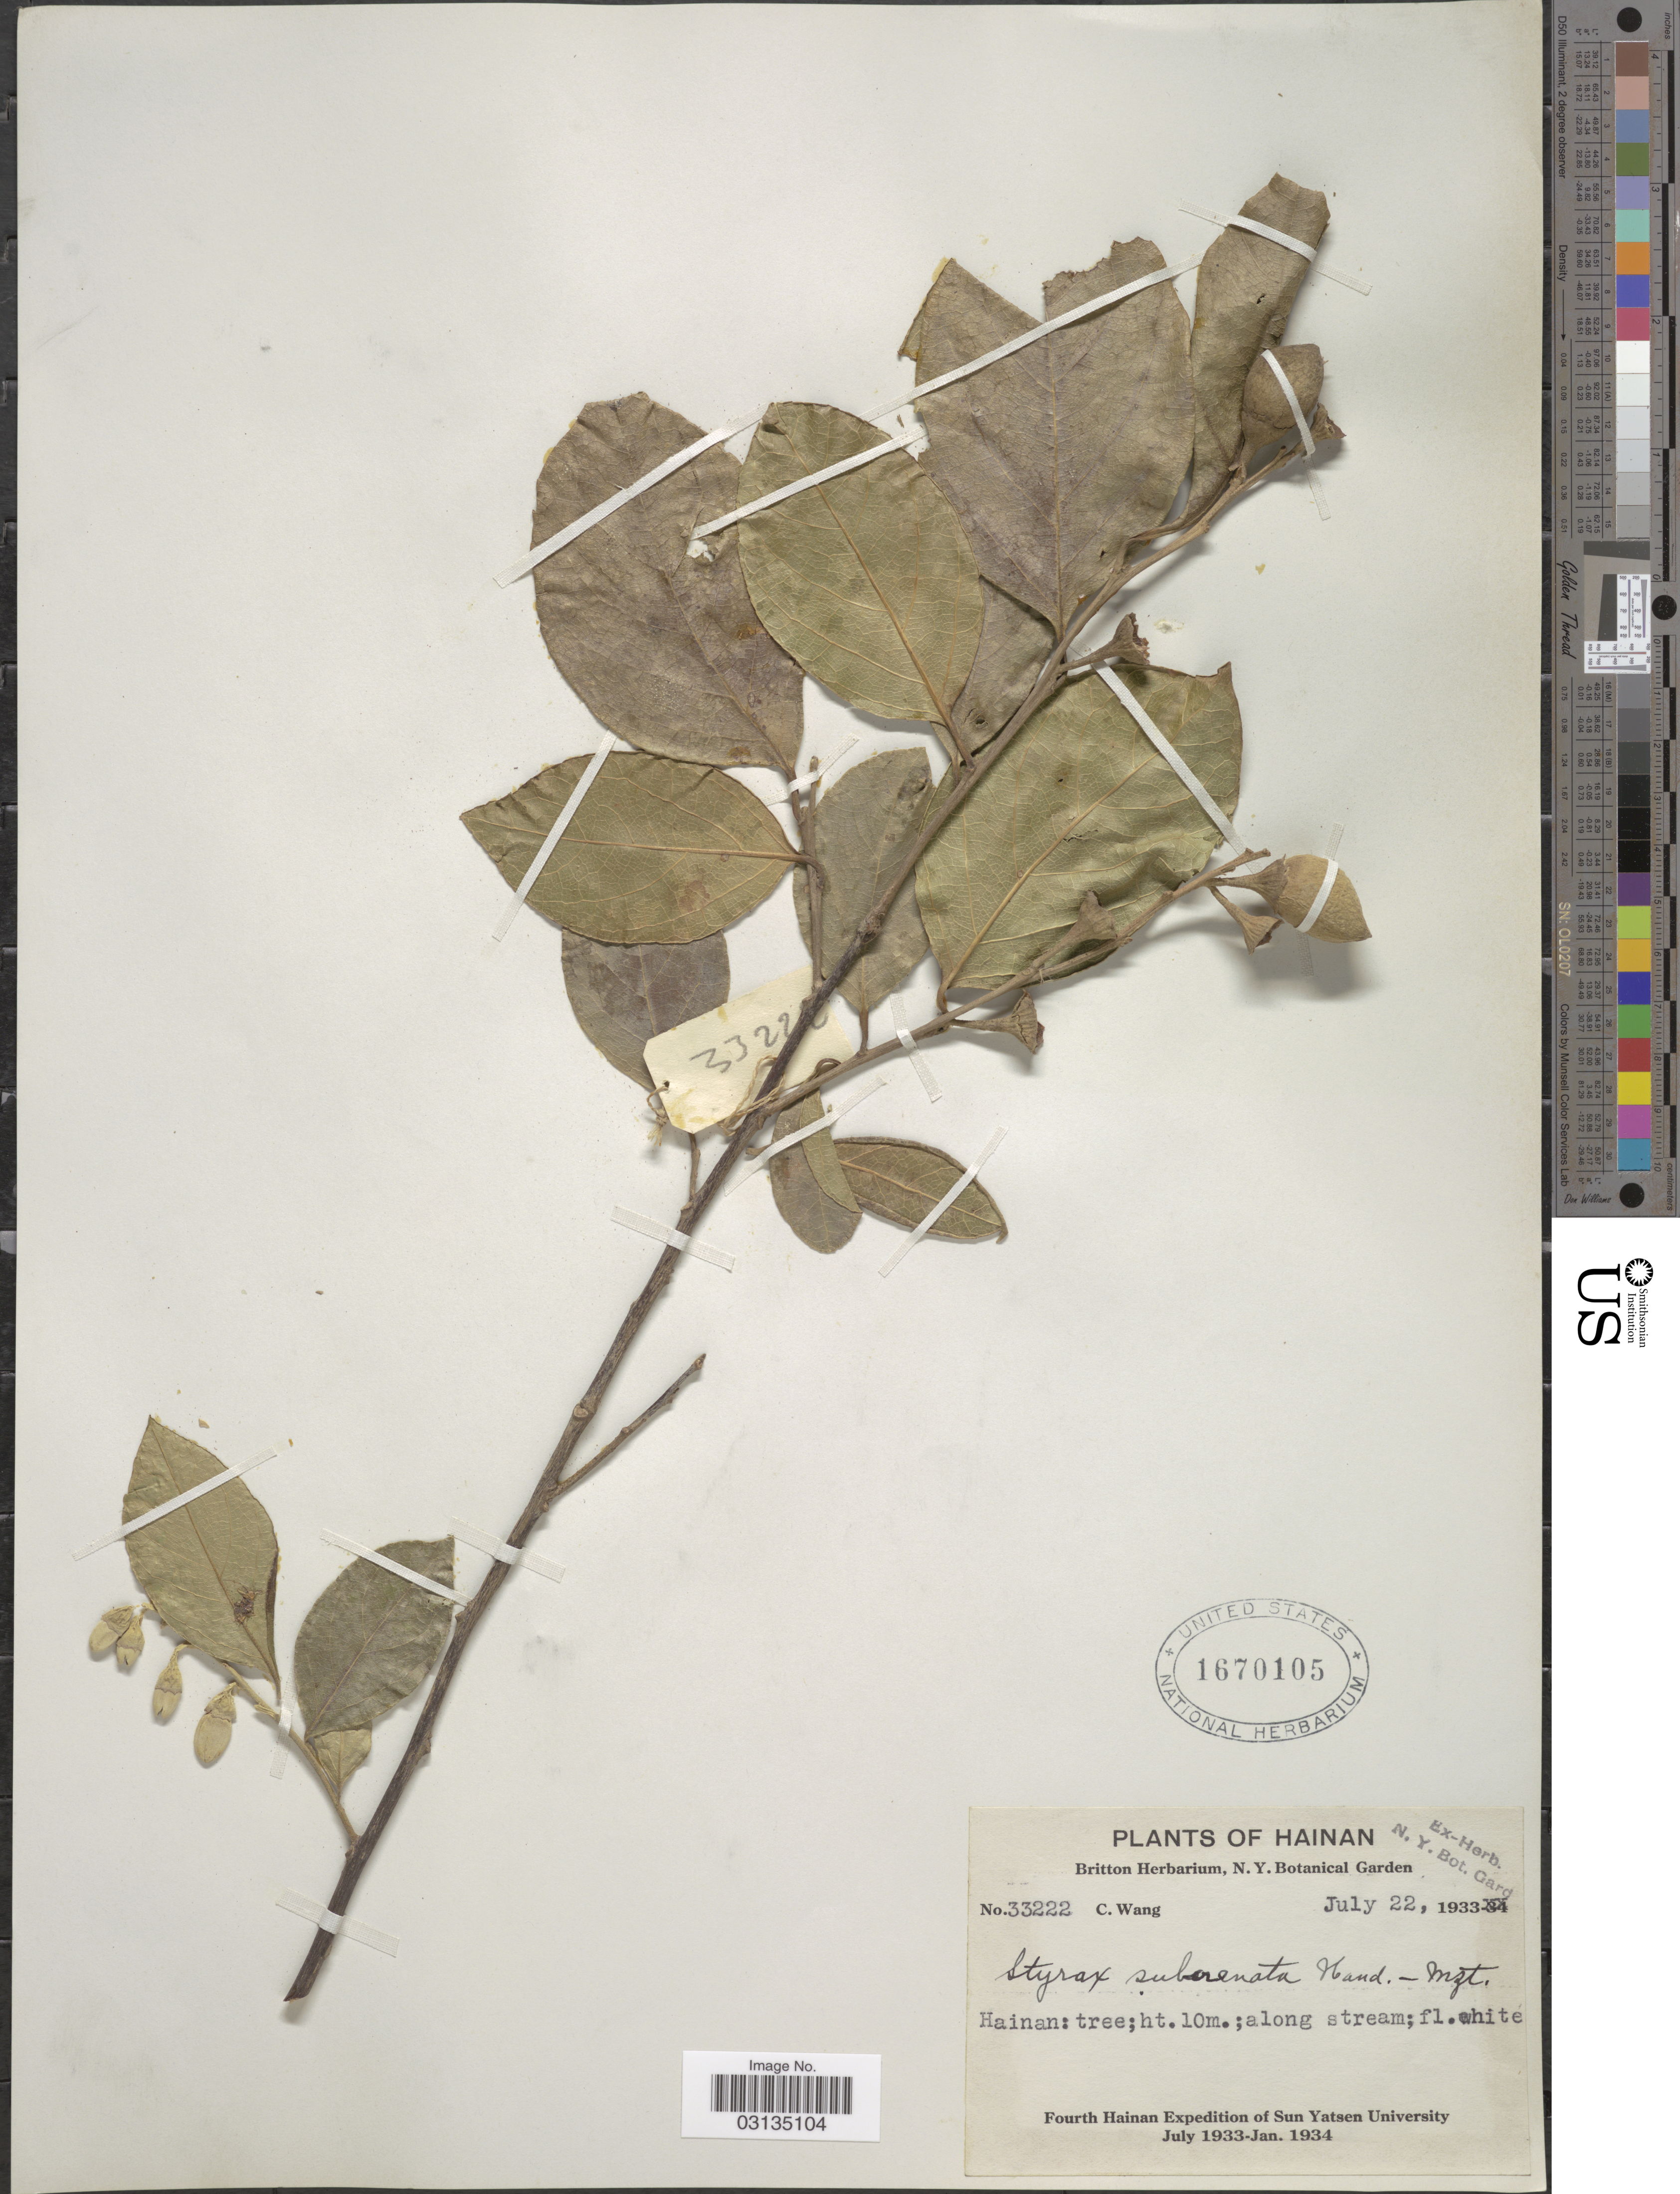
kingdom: Plantae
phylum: Tracheophyta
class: Magnoliopsida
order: Ericales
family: Styracaceae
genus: Styrax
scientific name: Styrax subcrenatus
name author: Hand.-Mazz.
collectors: C. Wang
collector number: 33222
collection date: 1933-07-22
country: China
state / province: Hainan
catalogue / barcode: US 1670105